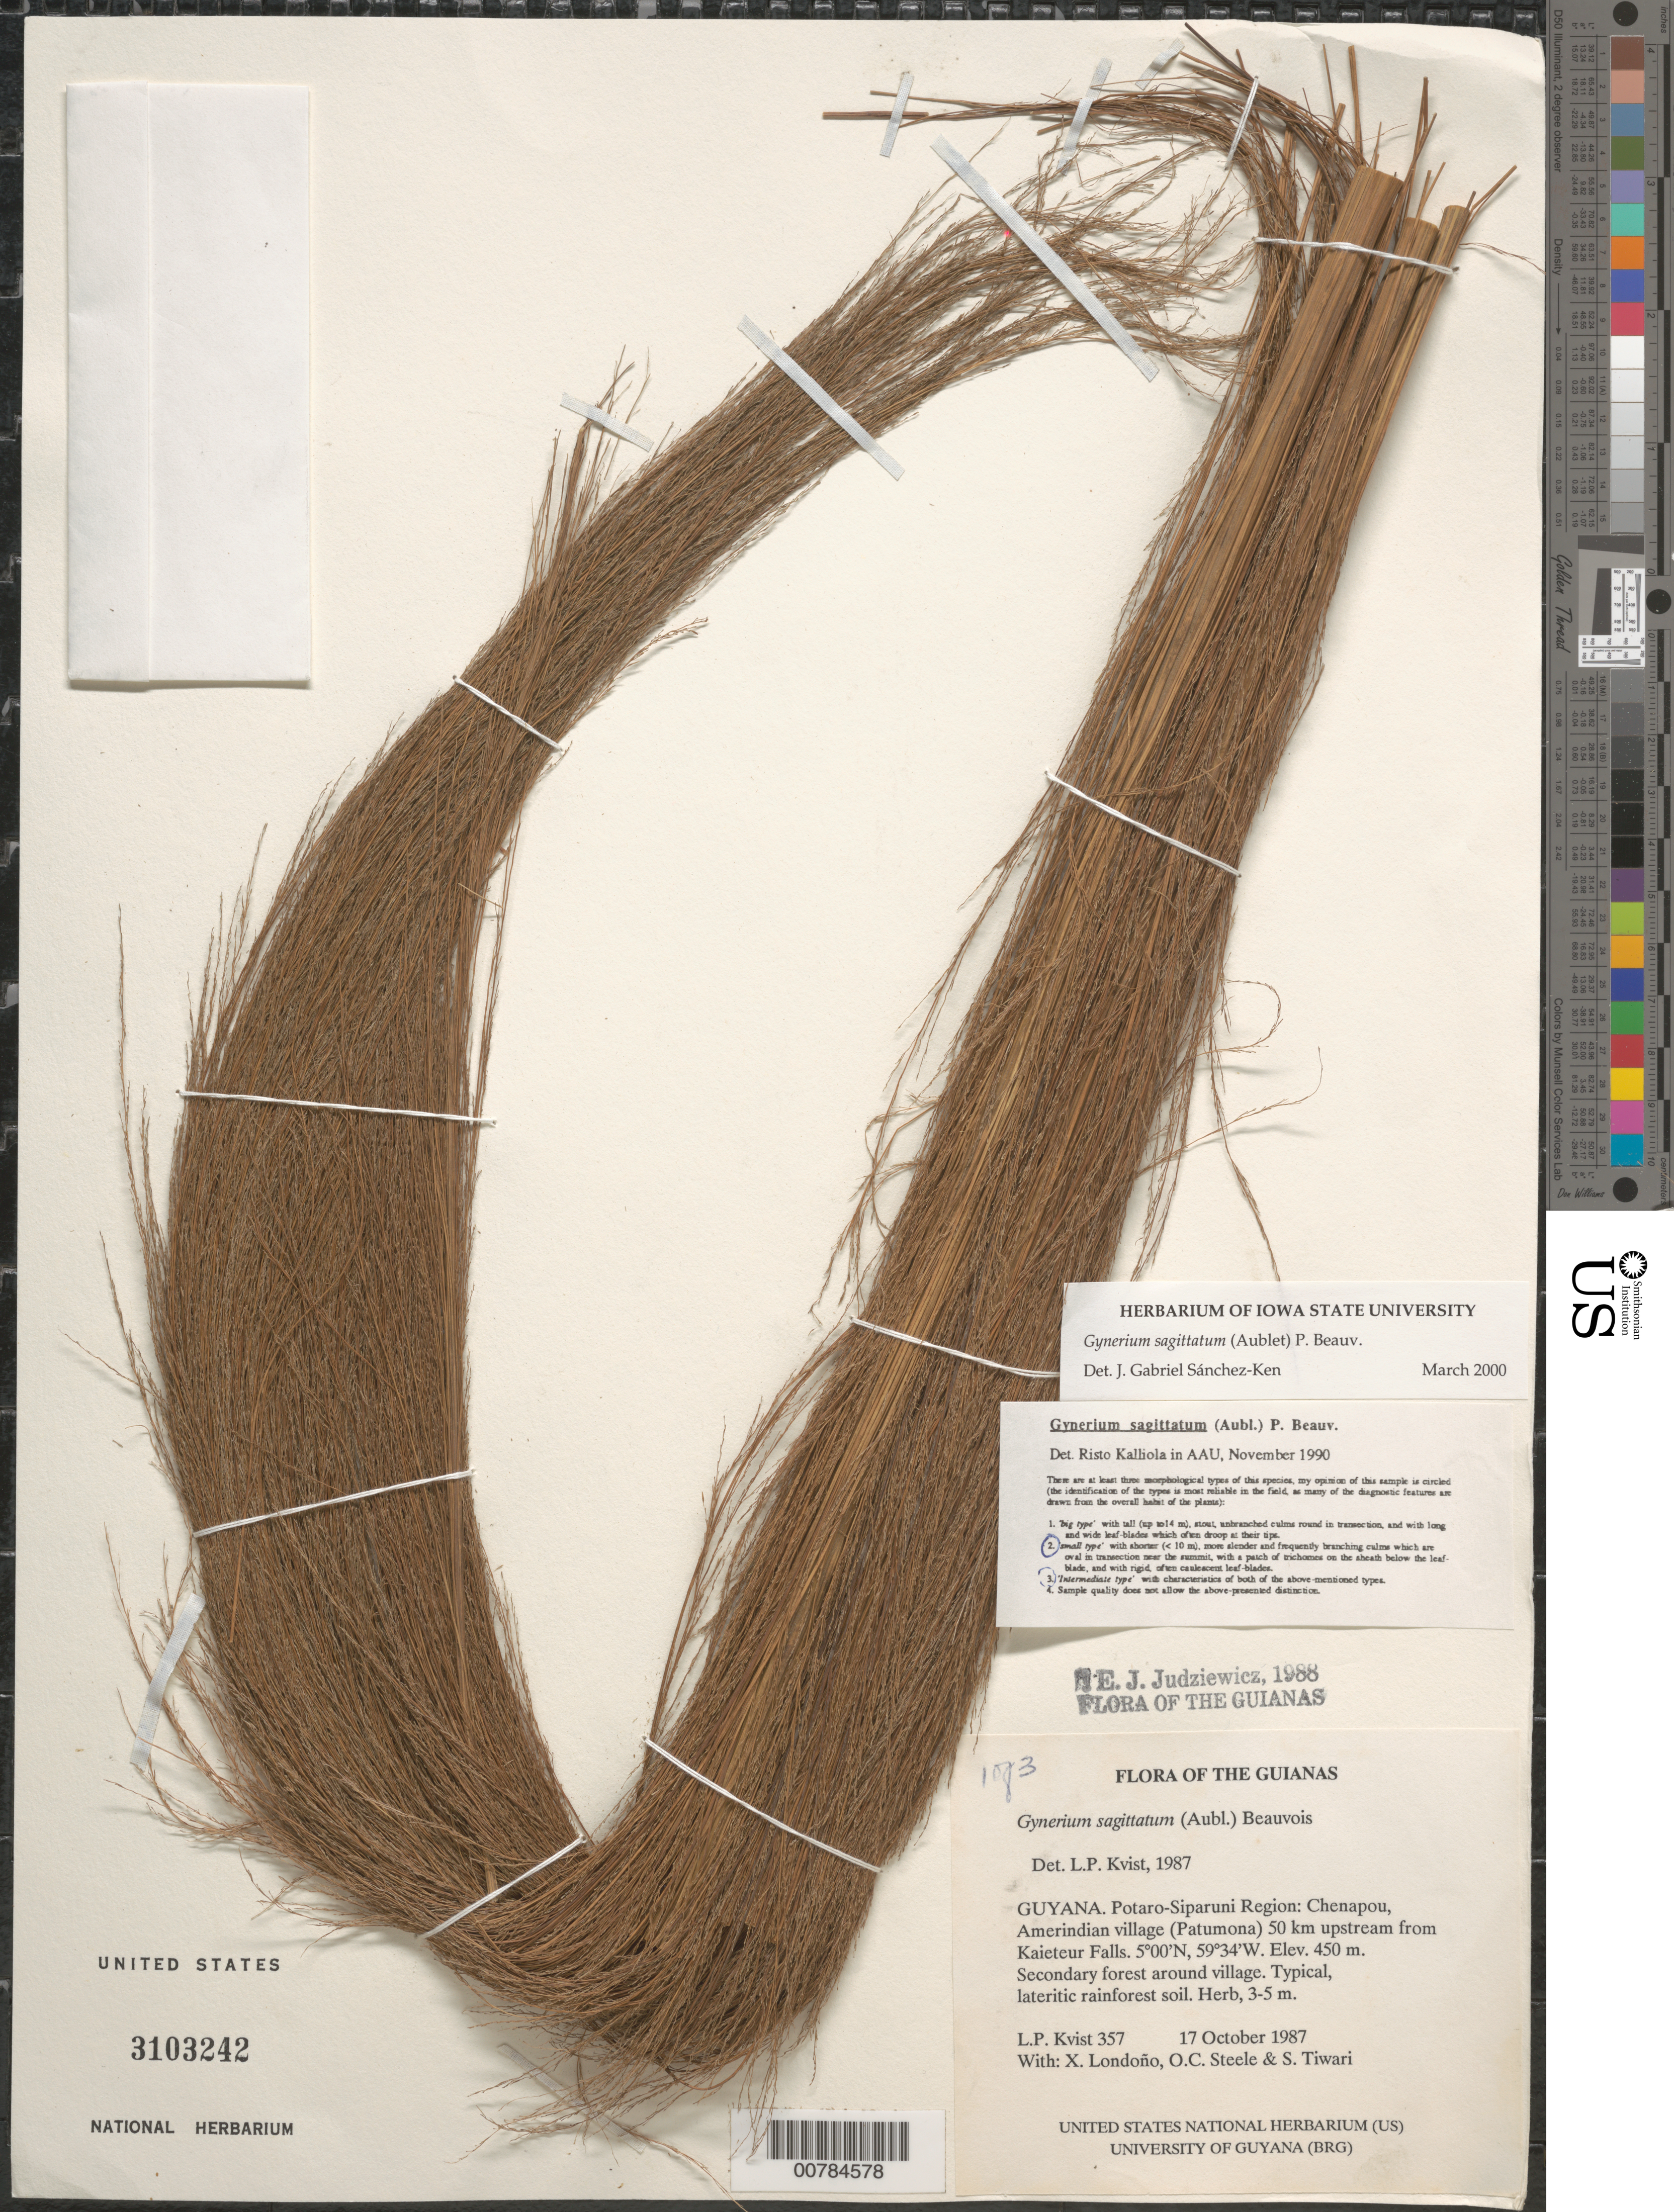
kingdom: Plantae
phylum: Tracheophyta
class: Liliopsida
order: Poales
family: Poaceae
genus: Gynerium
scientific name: Gynerium sagittatum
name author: (Aubl.) P. Beauv.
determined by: Kvist, L. P., (US), Smithsonian Institution - National Museum of Natural History (UNITED STATES)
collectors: L. P. Kvist, X. Londoño, O. C. Steele & S. Tiwari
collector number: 357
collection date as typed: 17 October 1987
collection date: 1987-10-17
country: Guyana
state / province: Potaro-Siparuni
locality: Chenapou, Amerindian village (Patumona) 50 km upstream from Kaieteur Falls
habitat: Secondary forest around village. Typical, lateritic rainforest soil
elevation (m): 450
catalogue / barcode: US 3103242